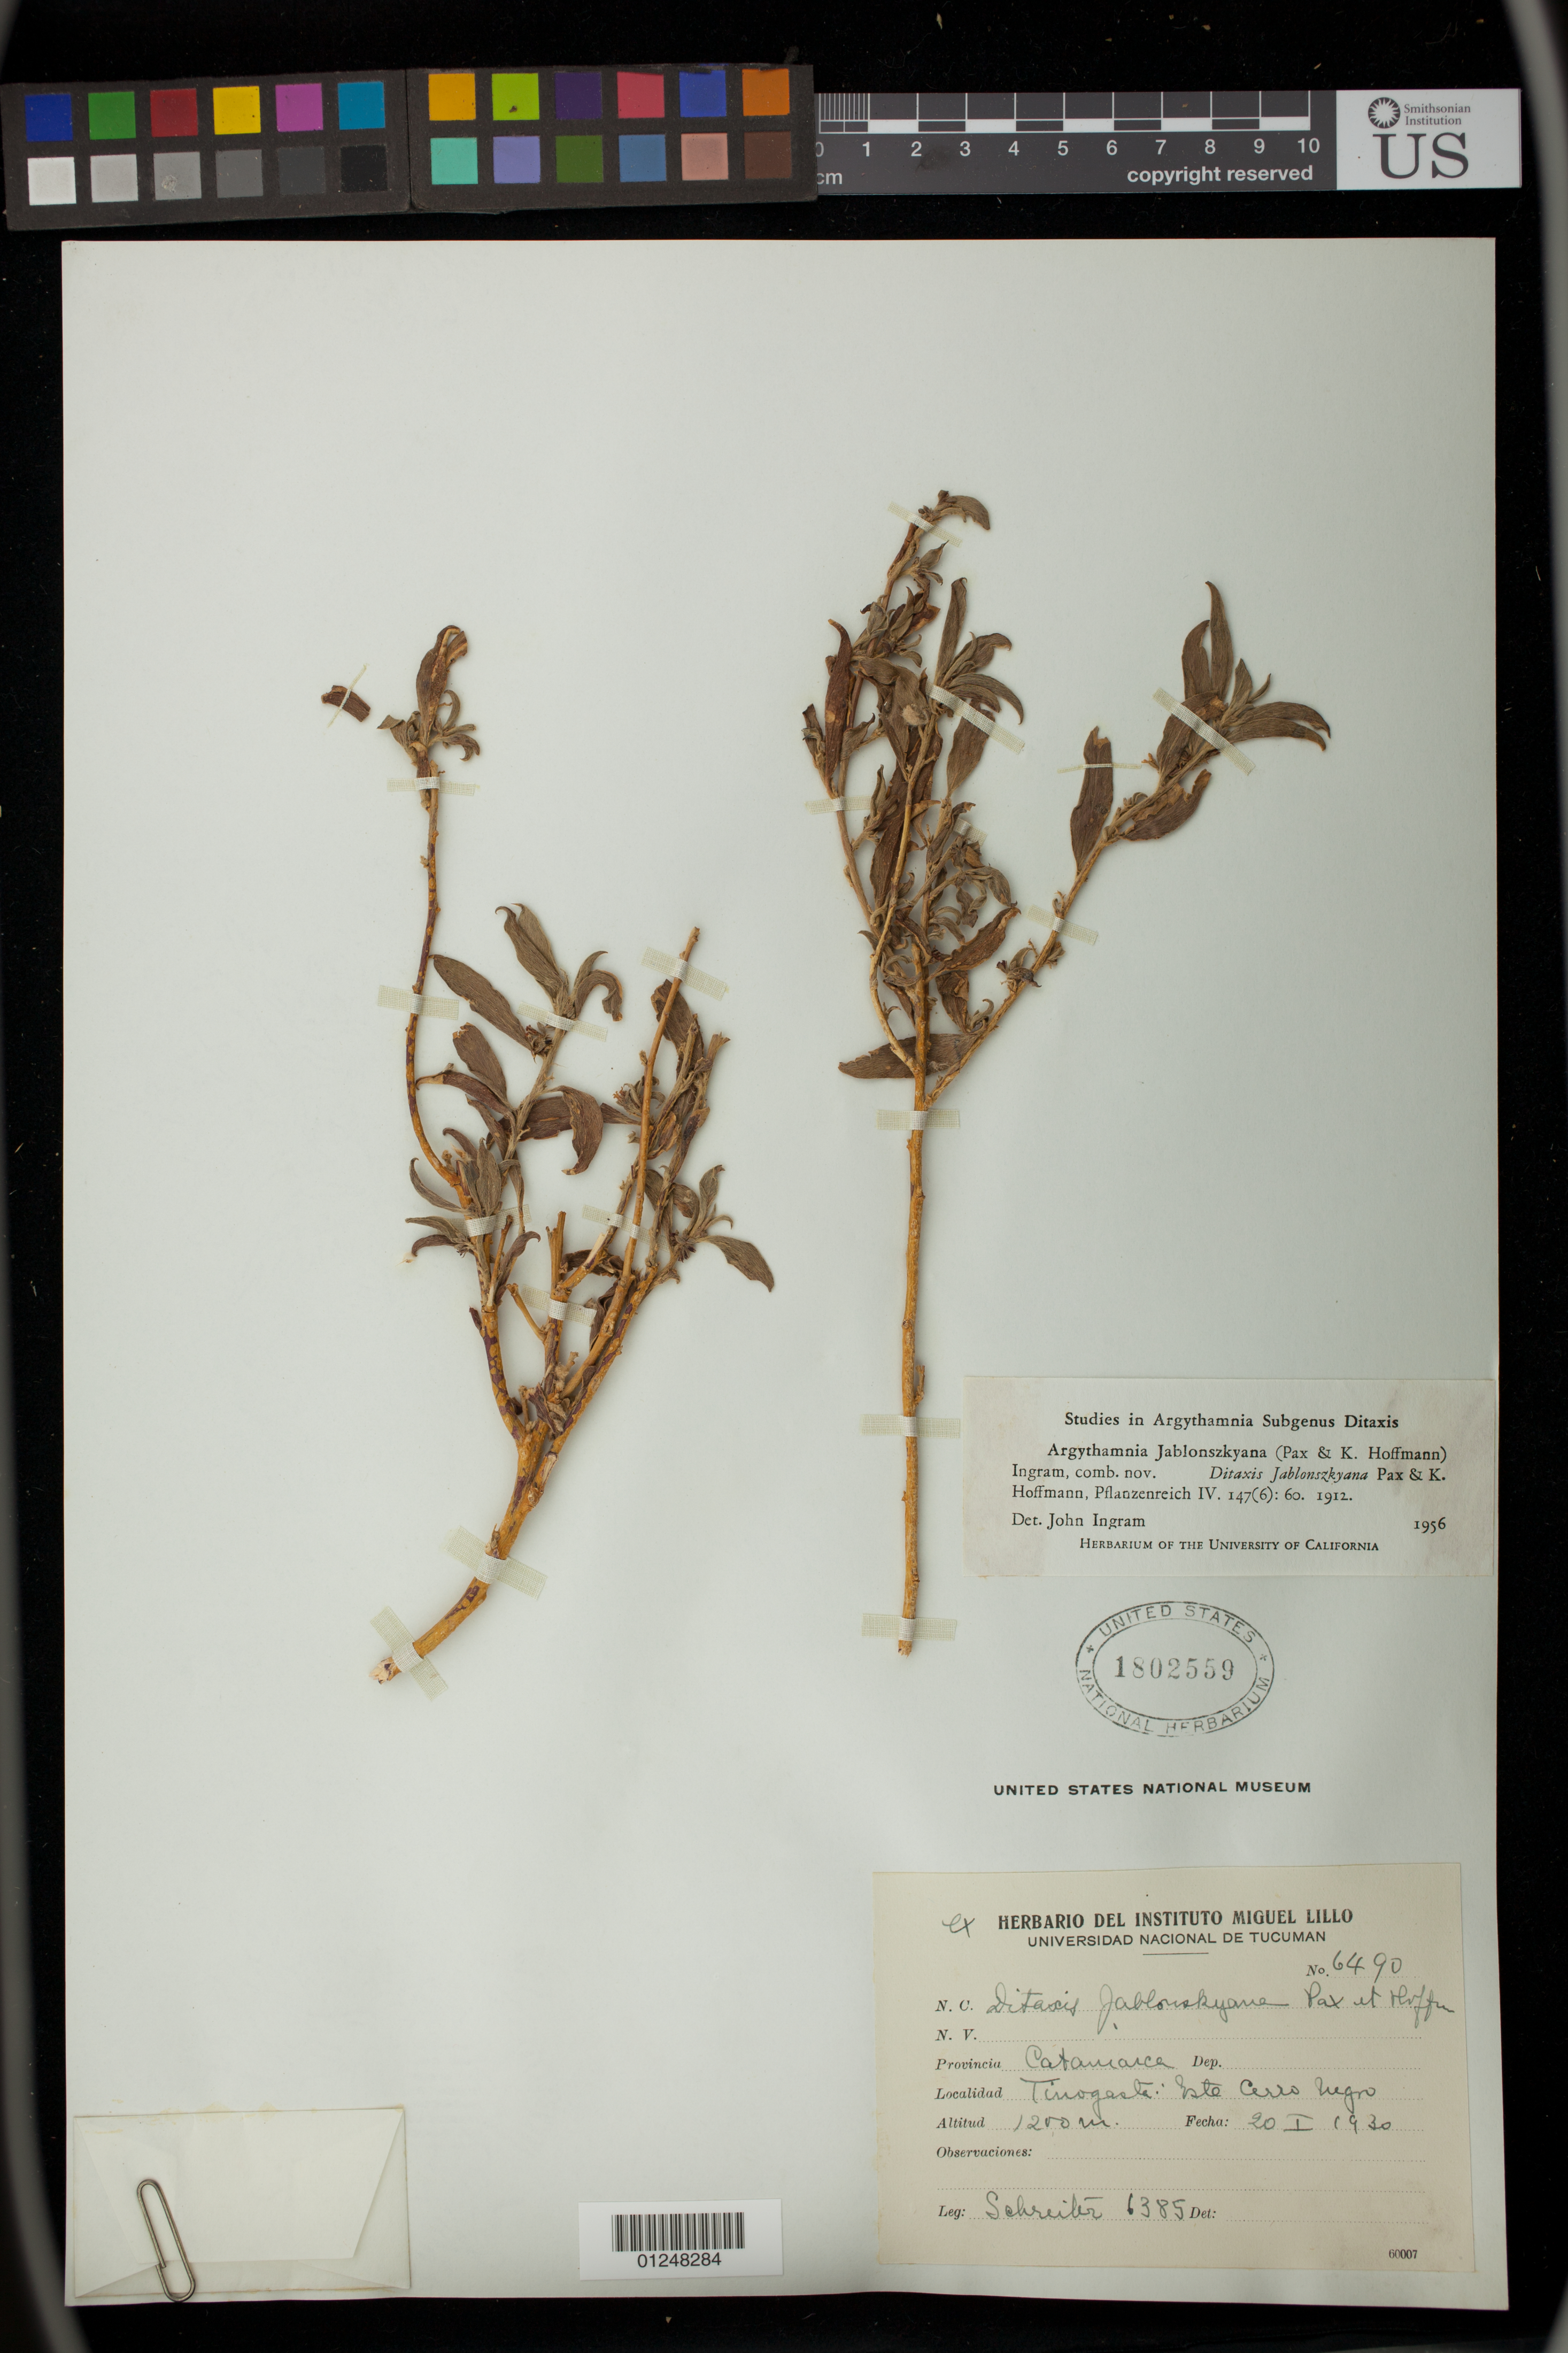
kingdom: Plantae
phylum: Tracheophyta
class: Magnoliopsida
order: Malpighiales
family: Euphorbiaceae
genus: Argythamnia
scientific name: Argythamnia jablonszkyana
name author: (Pax & K. Hoffm.) J.W. Ingram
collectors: Schreiber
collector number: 1385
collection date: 1930-01-20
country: Argentina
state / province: Catamarca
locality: Tinogasta: Este Cerro Negro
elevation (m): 1200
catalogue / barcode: US 1802559